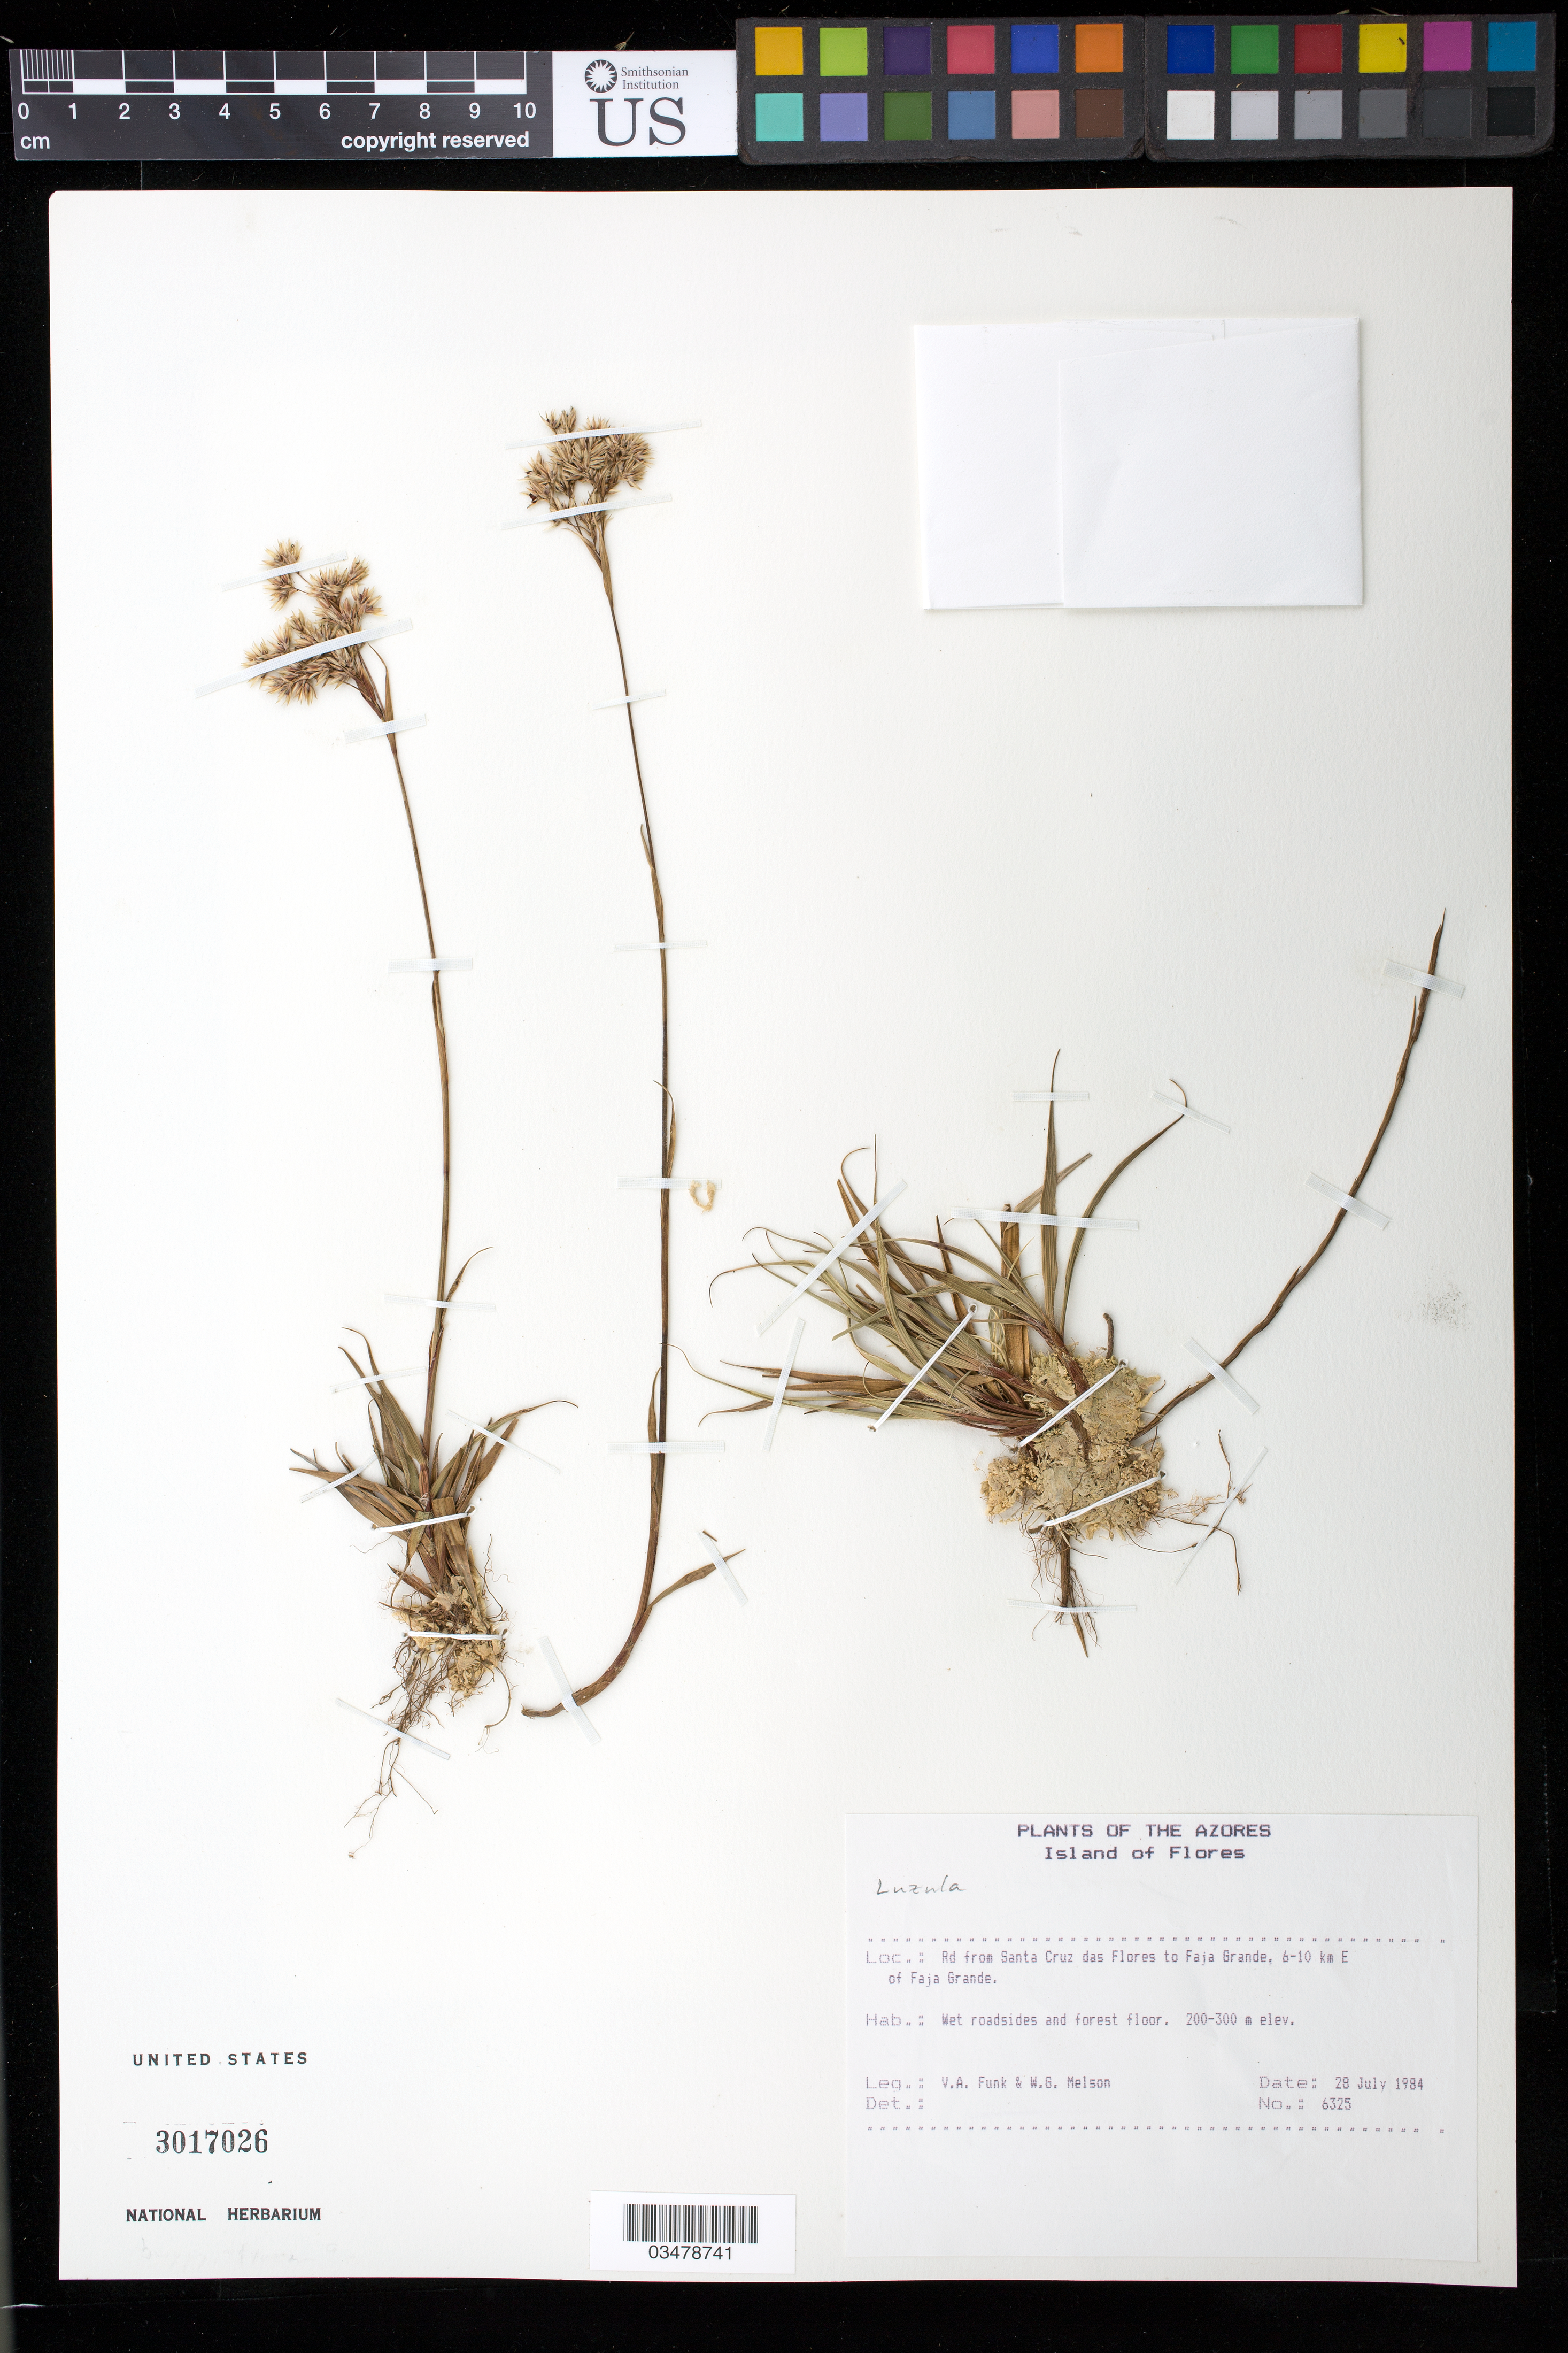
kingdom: Plantae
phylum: Tracheophyta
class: Liliopsida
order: Poales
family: Juncaceae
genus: Luzula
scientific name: Luzula sp.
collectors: V. Funk & W. Melson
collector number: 6325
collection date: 1984-07-28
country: Portugal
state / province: Azores (Aut. Reg.)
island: Flores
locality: Island of Flores. Rd from Santa Cruz das Flores to Faja Grande, 6-10 km E of Faja Grande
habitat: Wet roadsides and forest floor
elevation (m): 200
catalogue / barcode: US 3017026